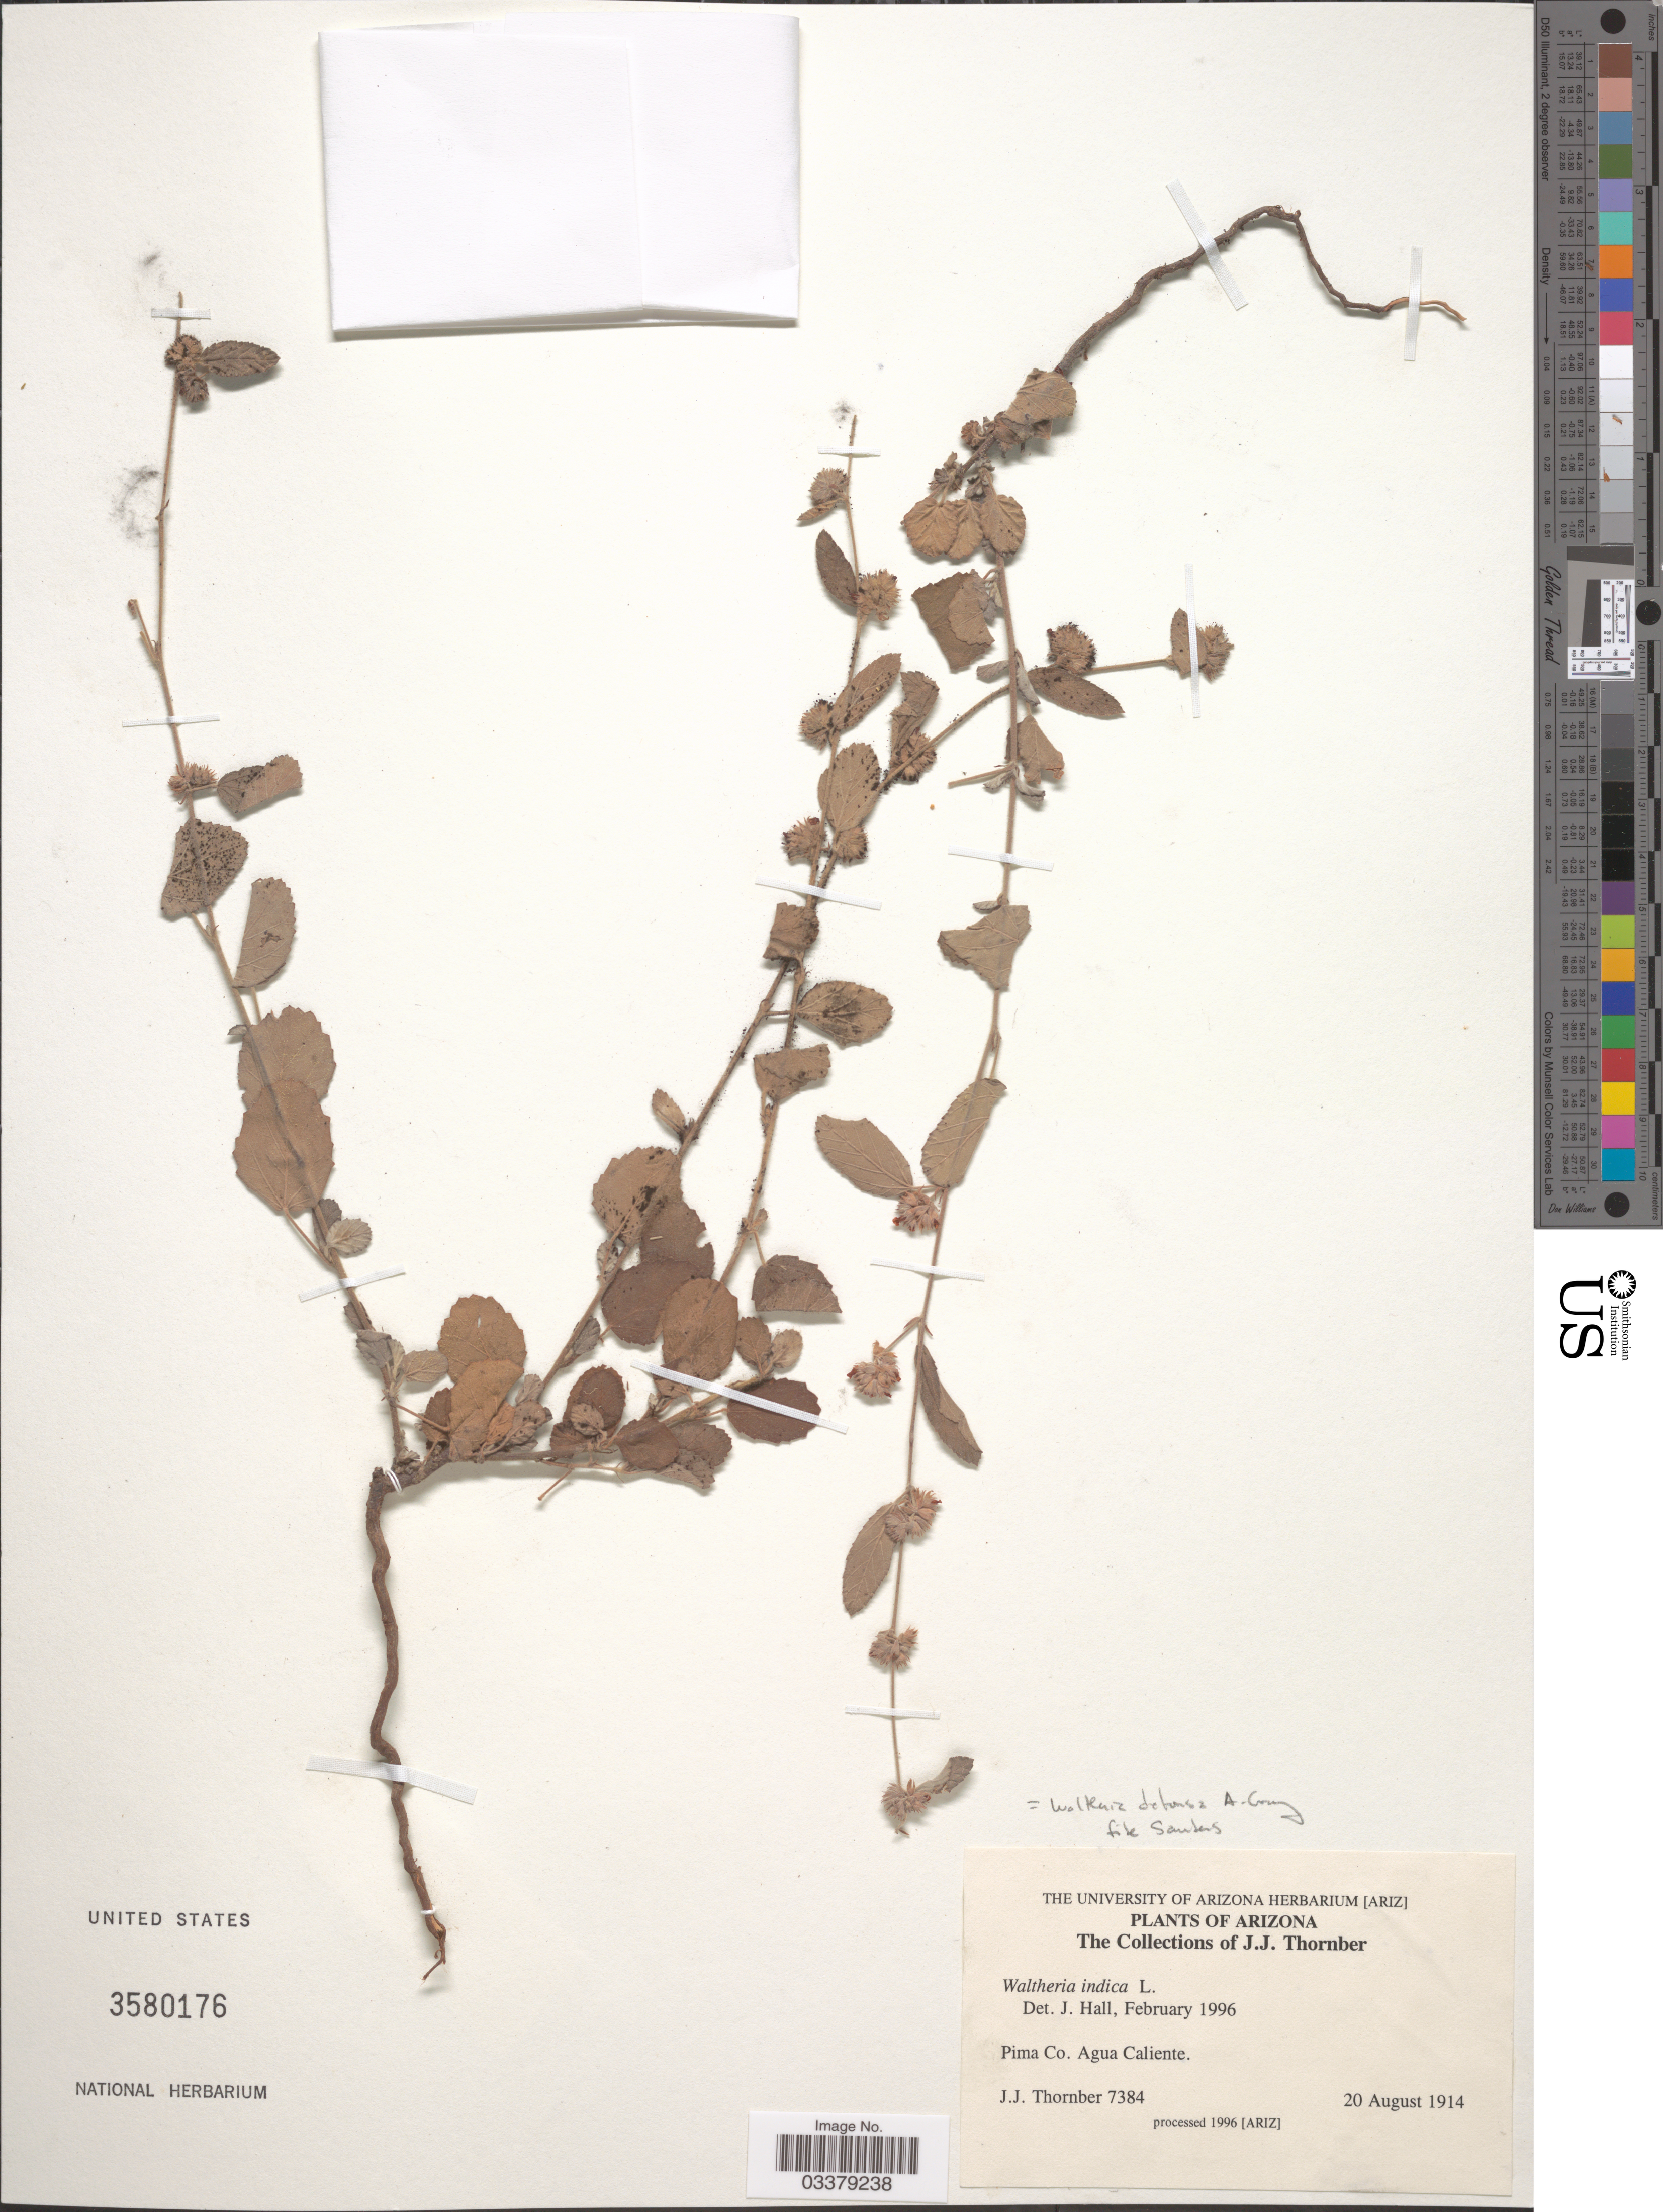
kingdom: Plantae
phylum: Tracheophyta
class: Magnoliopsida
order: Malvales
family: Malvaceae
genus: Waltheria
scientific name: Waltheria detonsa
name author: A. Gray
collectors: J. Thornber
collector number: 7384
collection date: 1914-08-20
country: United States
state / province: Arizona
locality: Pima Co. Agua Caliente.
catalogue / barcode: US 3580176